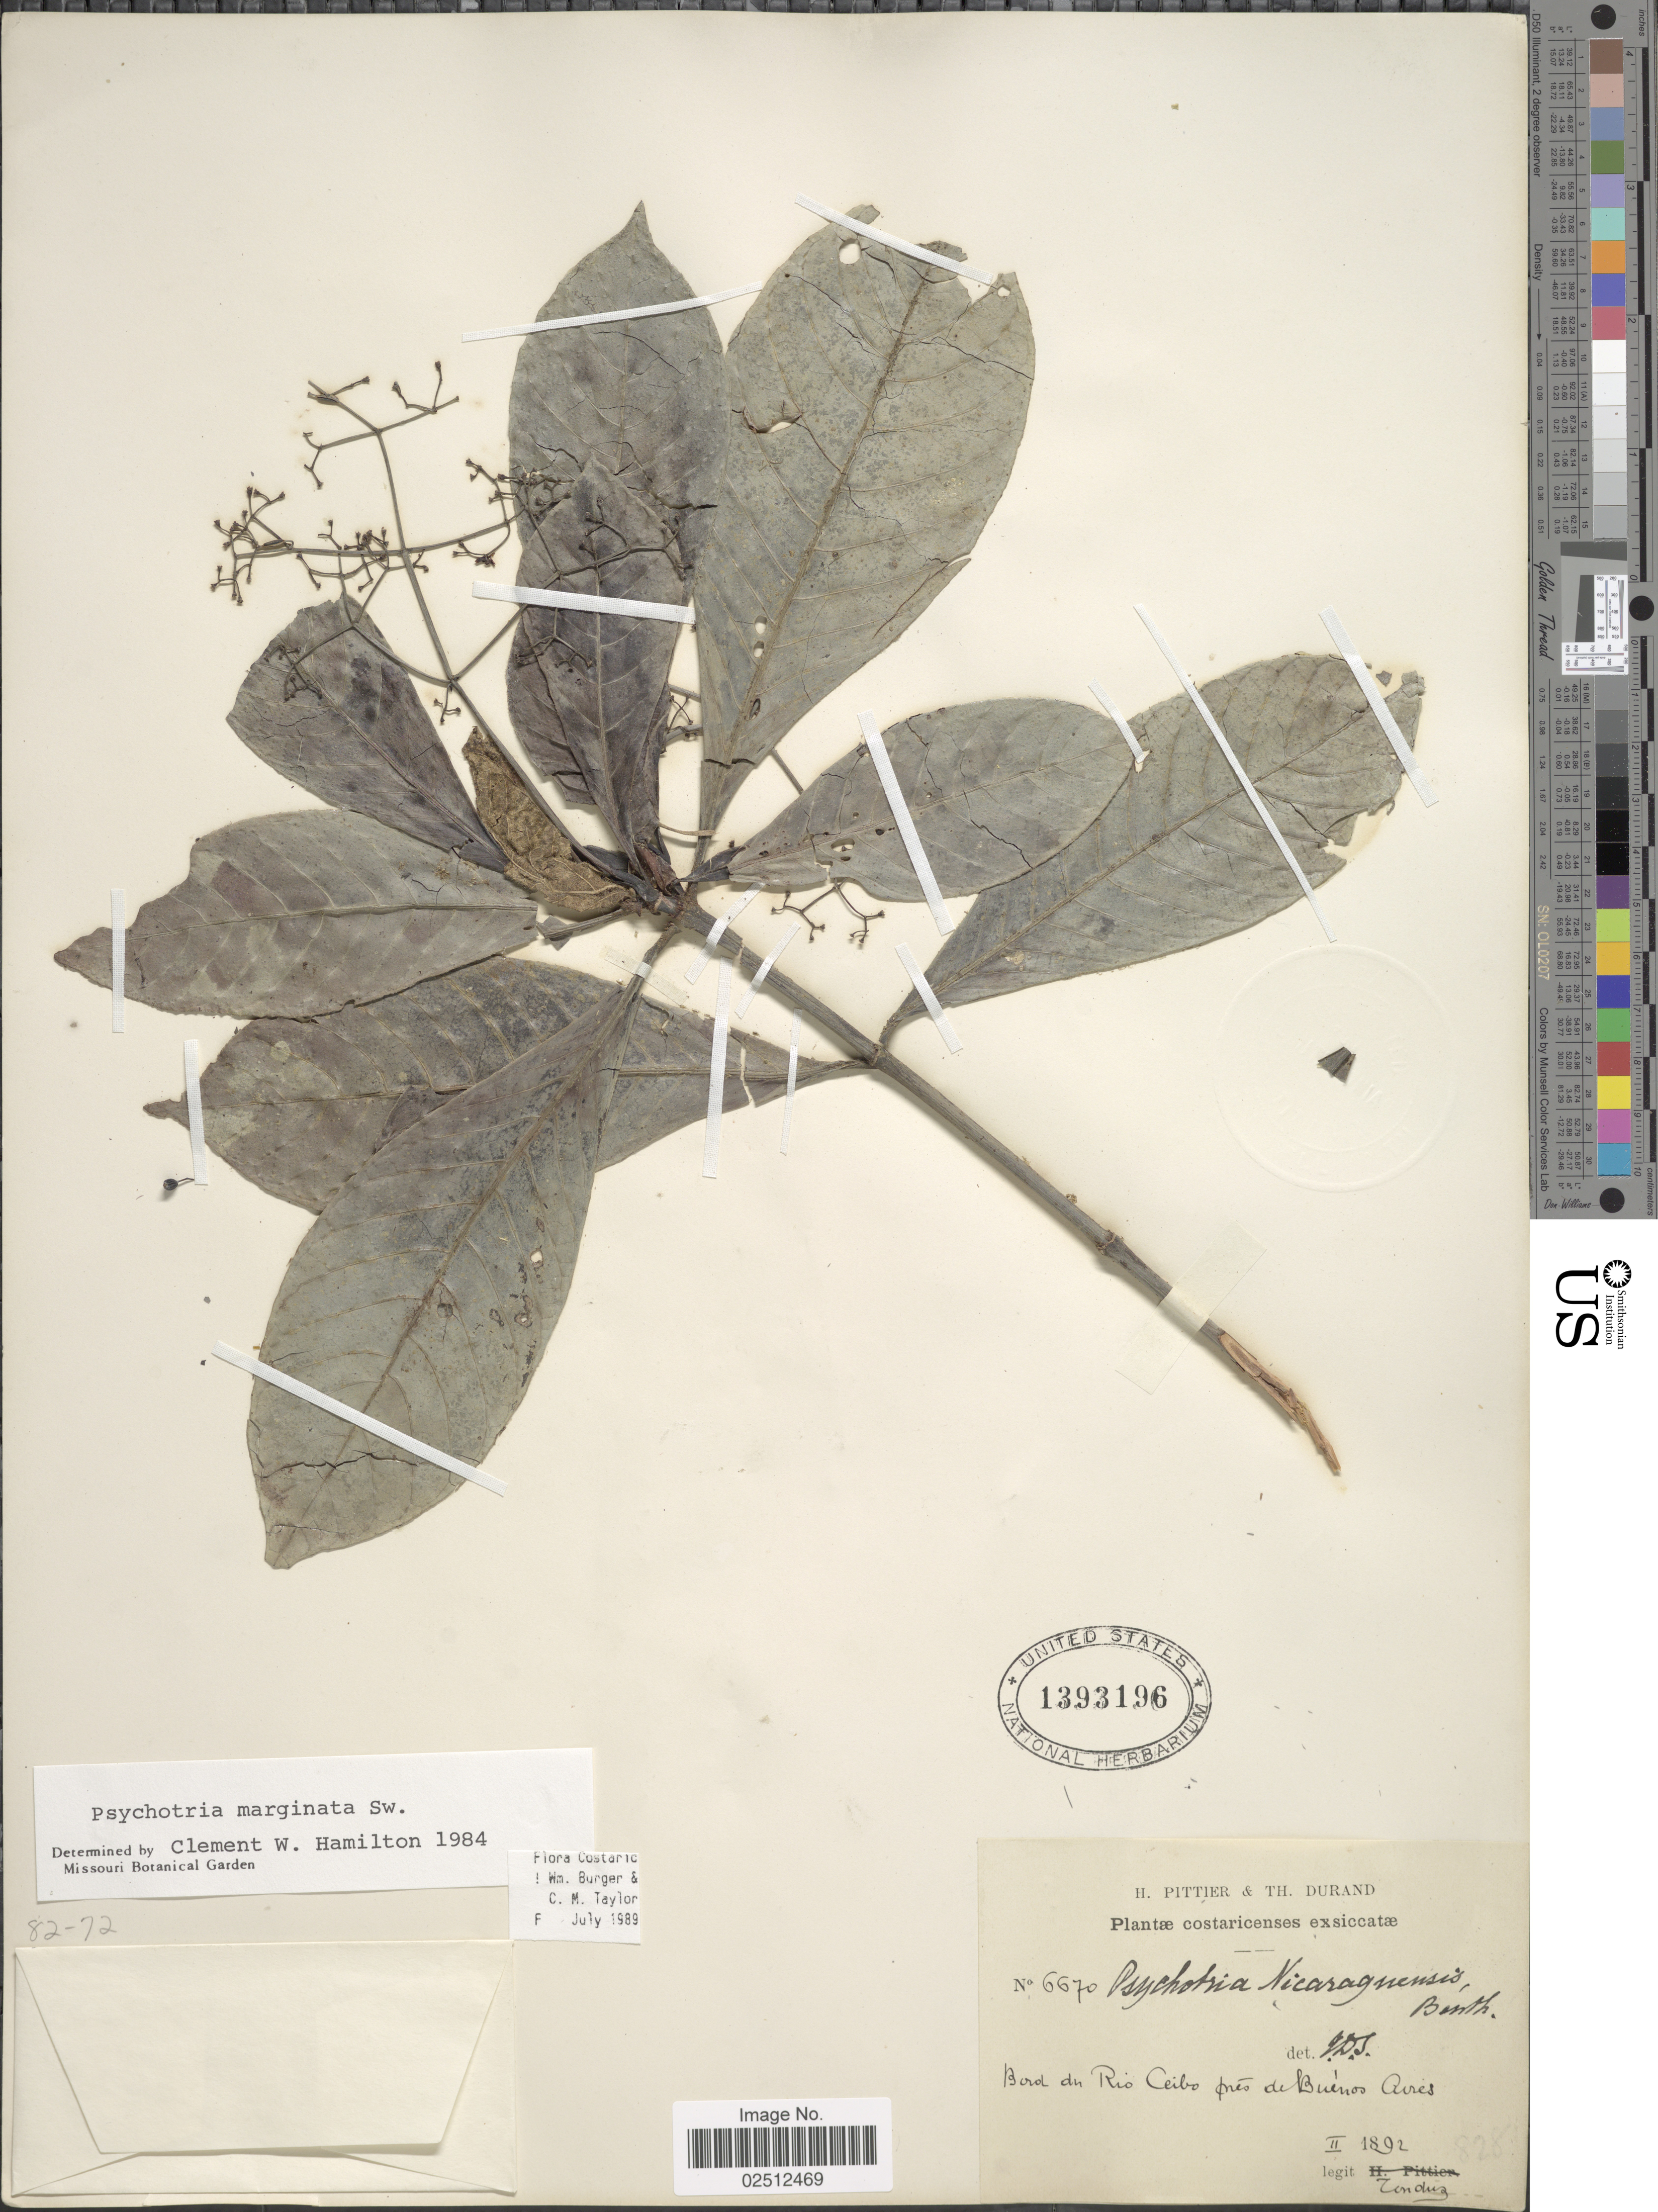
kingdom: Plantae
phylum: Tracheophyta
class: Magnoliopsida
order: Gentianales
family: Rubiaceae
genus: Psychotria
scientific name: Psychotria marginata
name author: Sw.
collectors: A. Tonduz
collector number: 6670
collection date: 1892-02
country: Costa Rica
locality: Bord du Rio Ceibo pres de Buenos Aires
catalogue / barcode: US 1393196